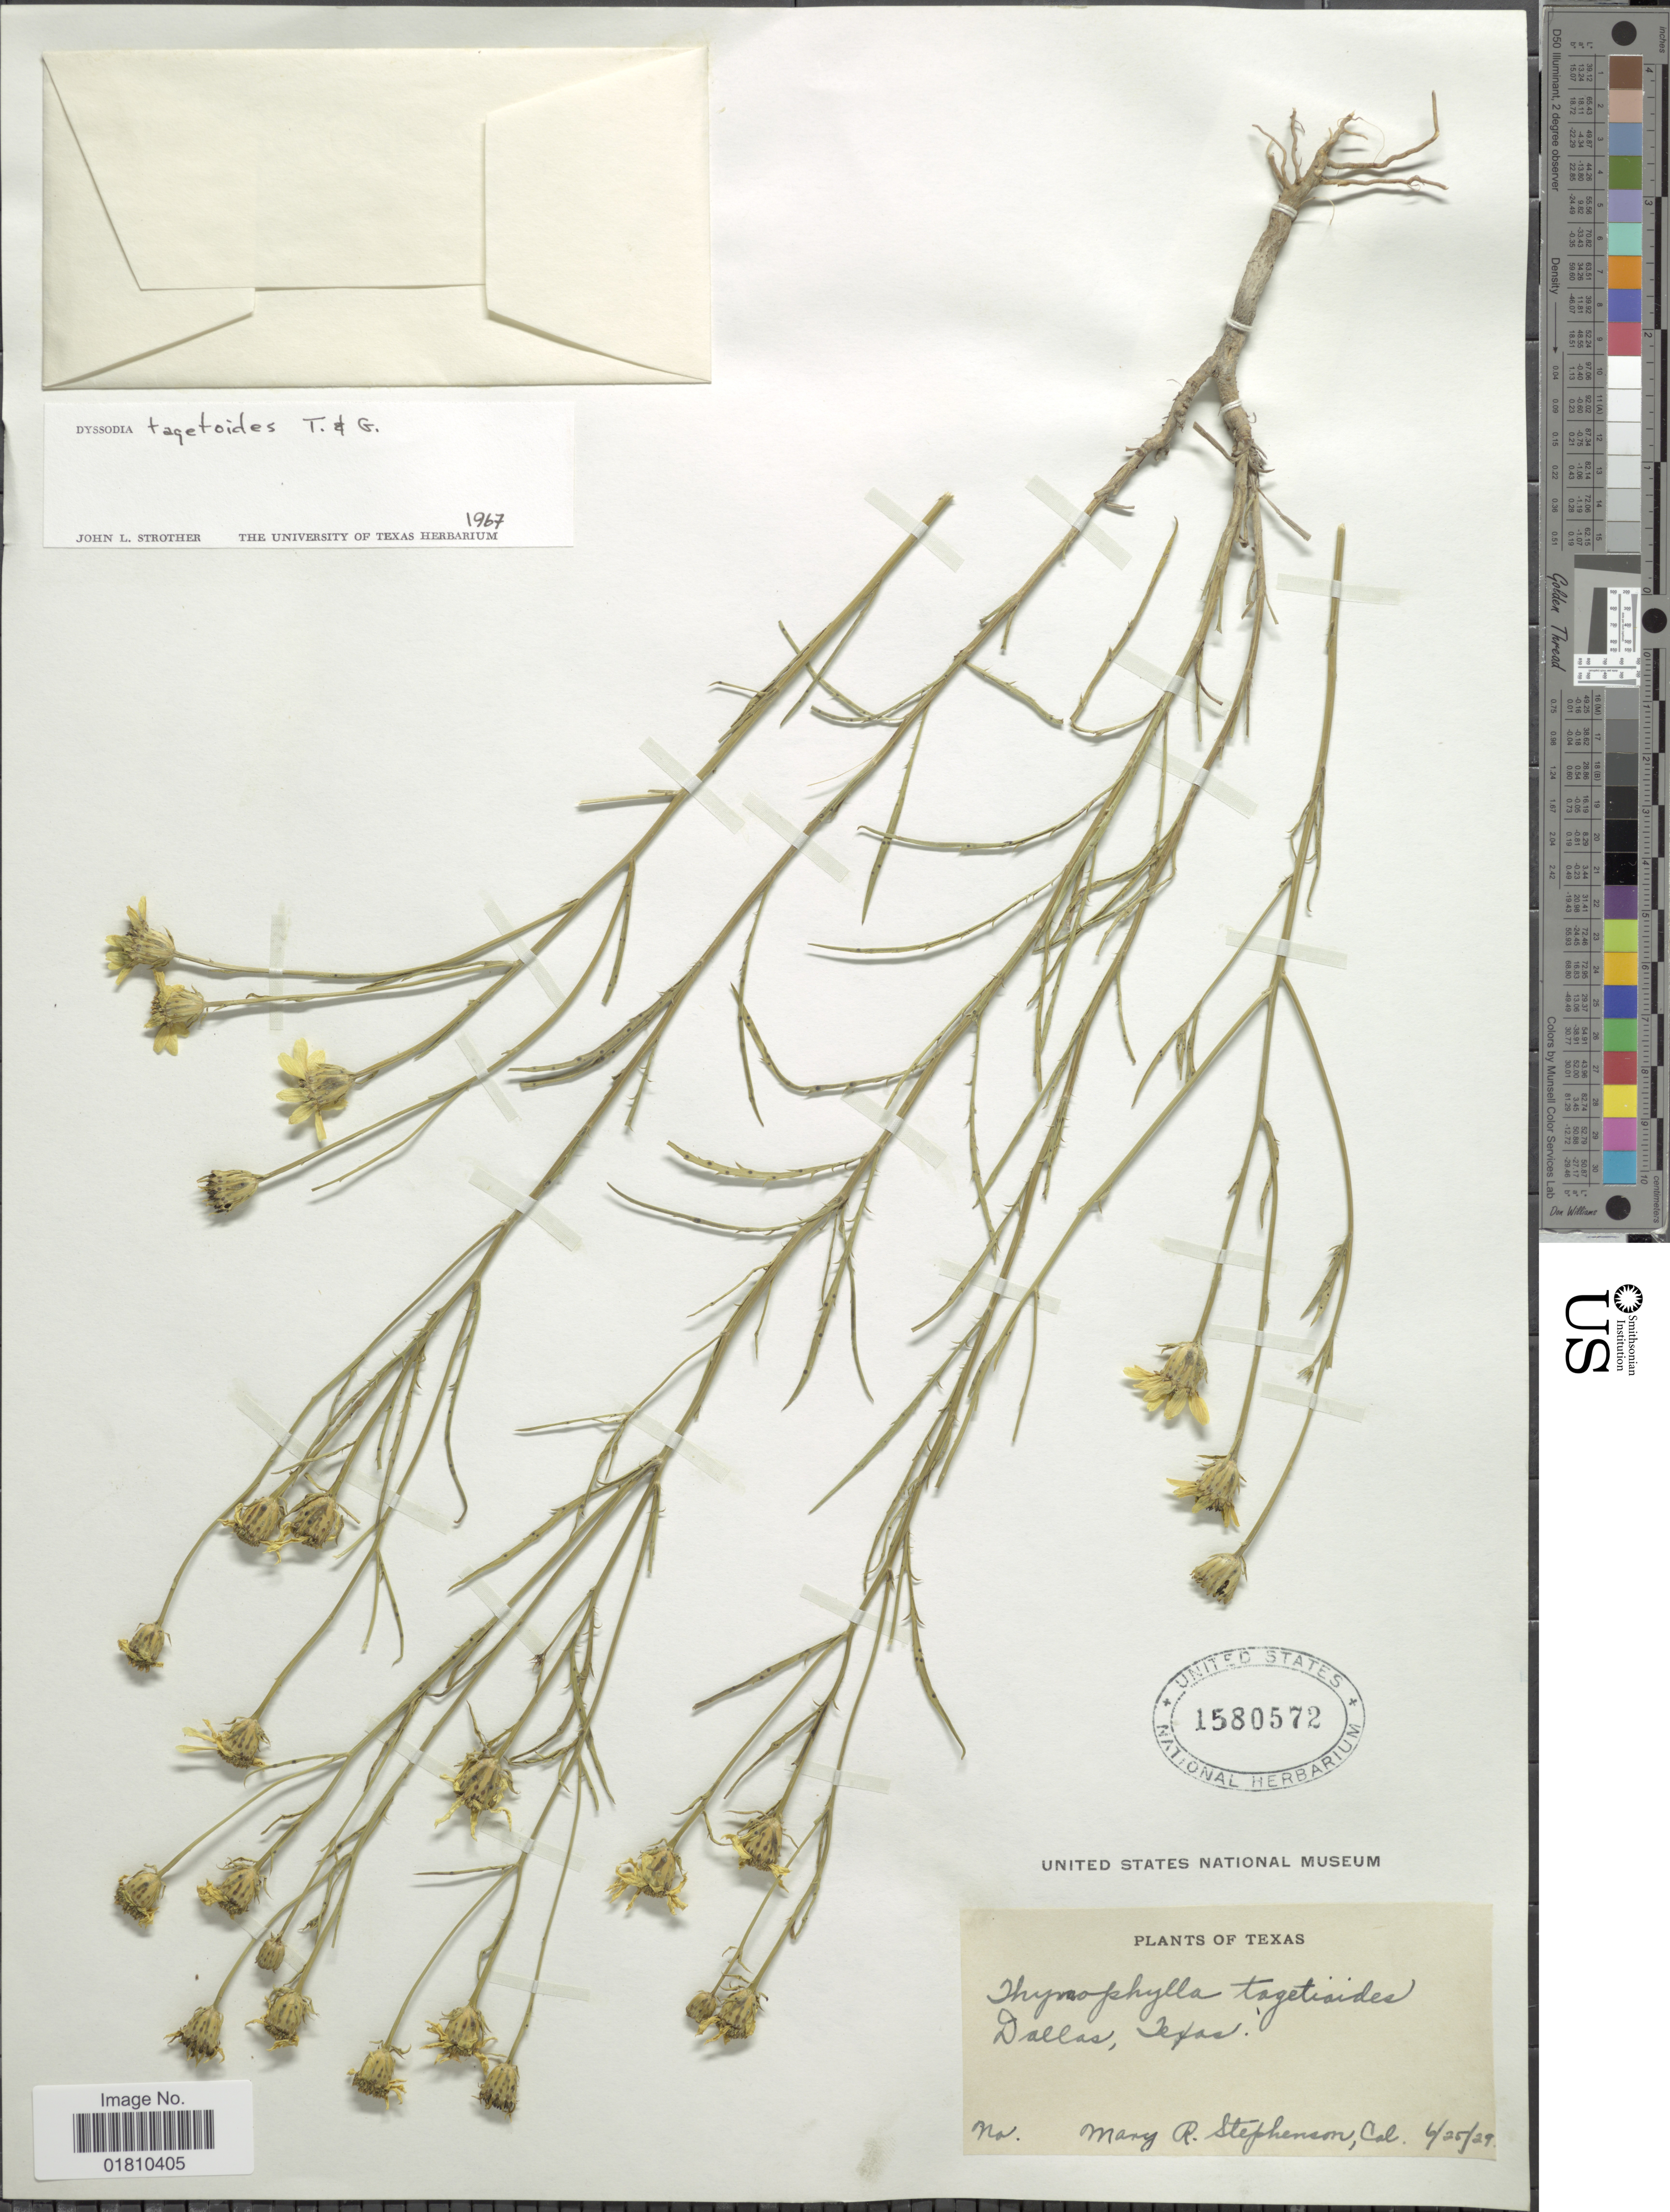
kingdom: Plantae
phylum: Tracheophyta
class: Magnoliopsida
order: Asterales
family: Asteraceae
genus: Dysodiopsis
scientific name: Dysodiopsis tagetoides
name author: (Torr. & A. Gray) Rydb.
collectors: M. Stephenson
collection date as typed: Transcribed d/m/y: 25/6/29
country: United States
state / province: Texas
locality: Dallas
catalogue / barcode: US 1580572